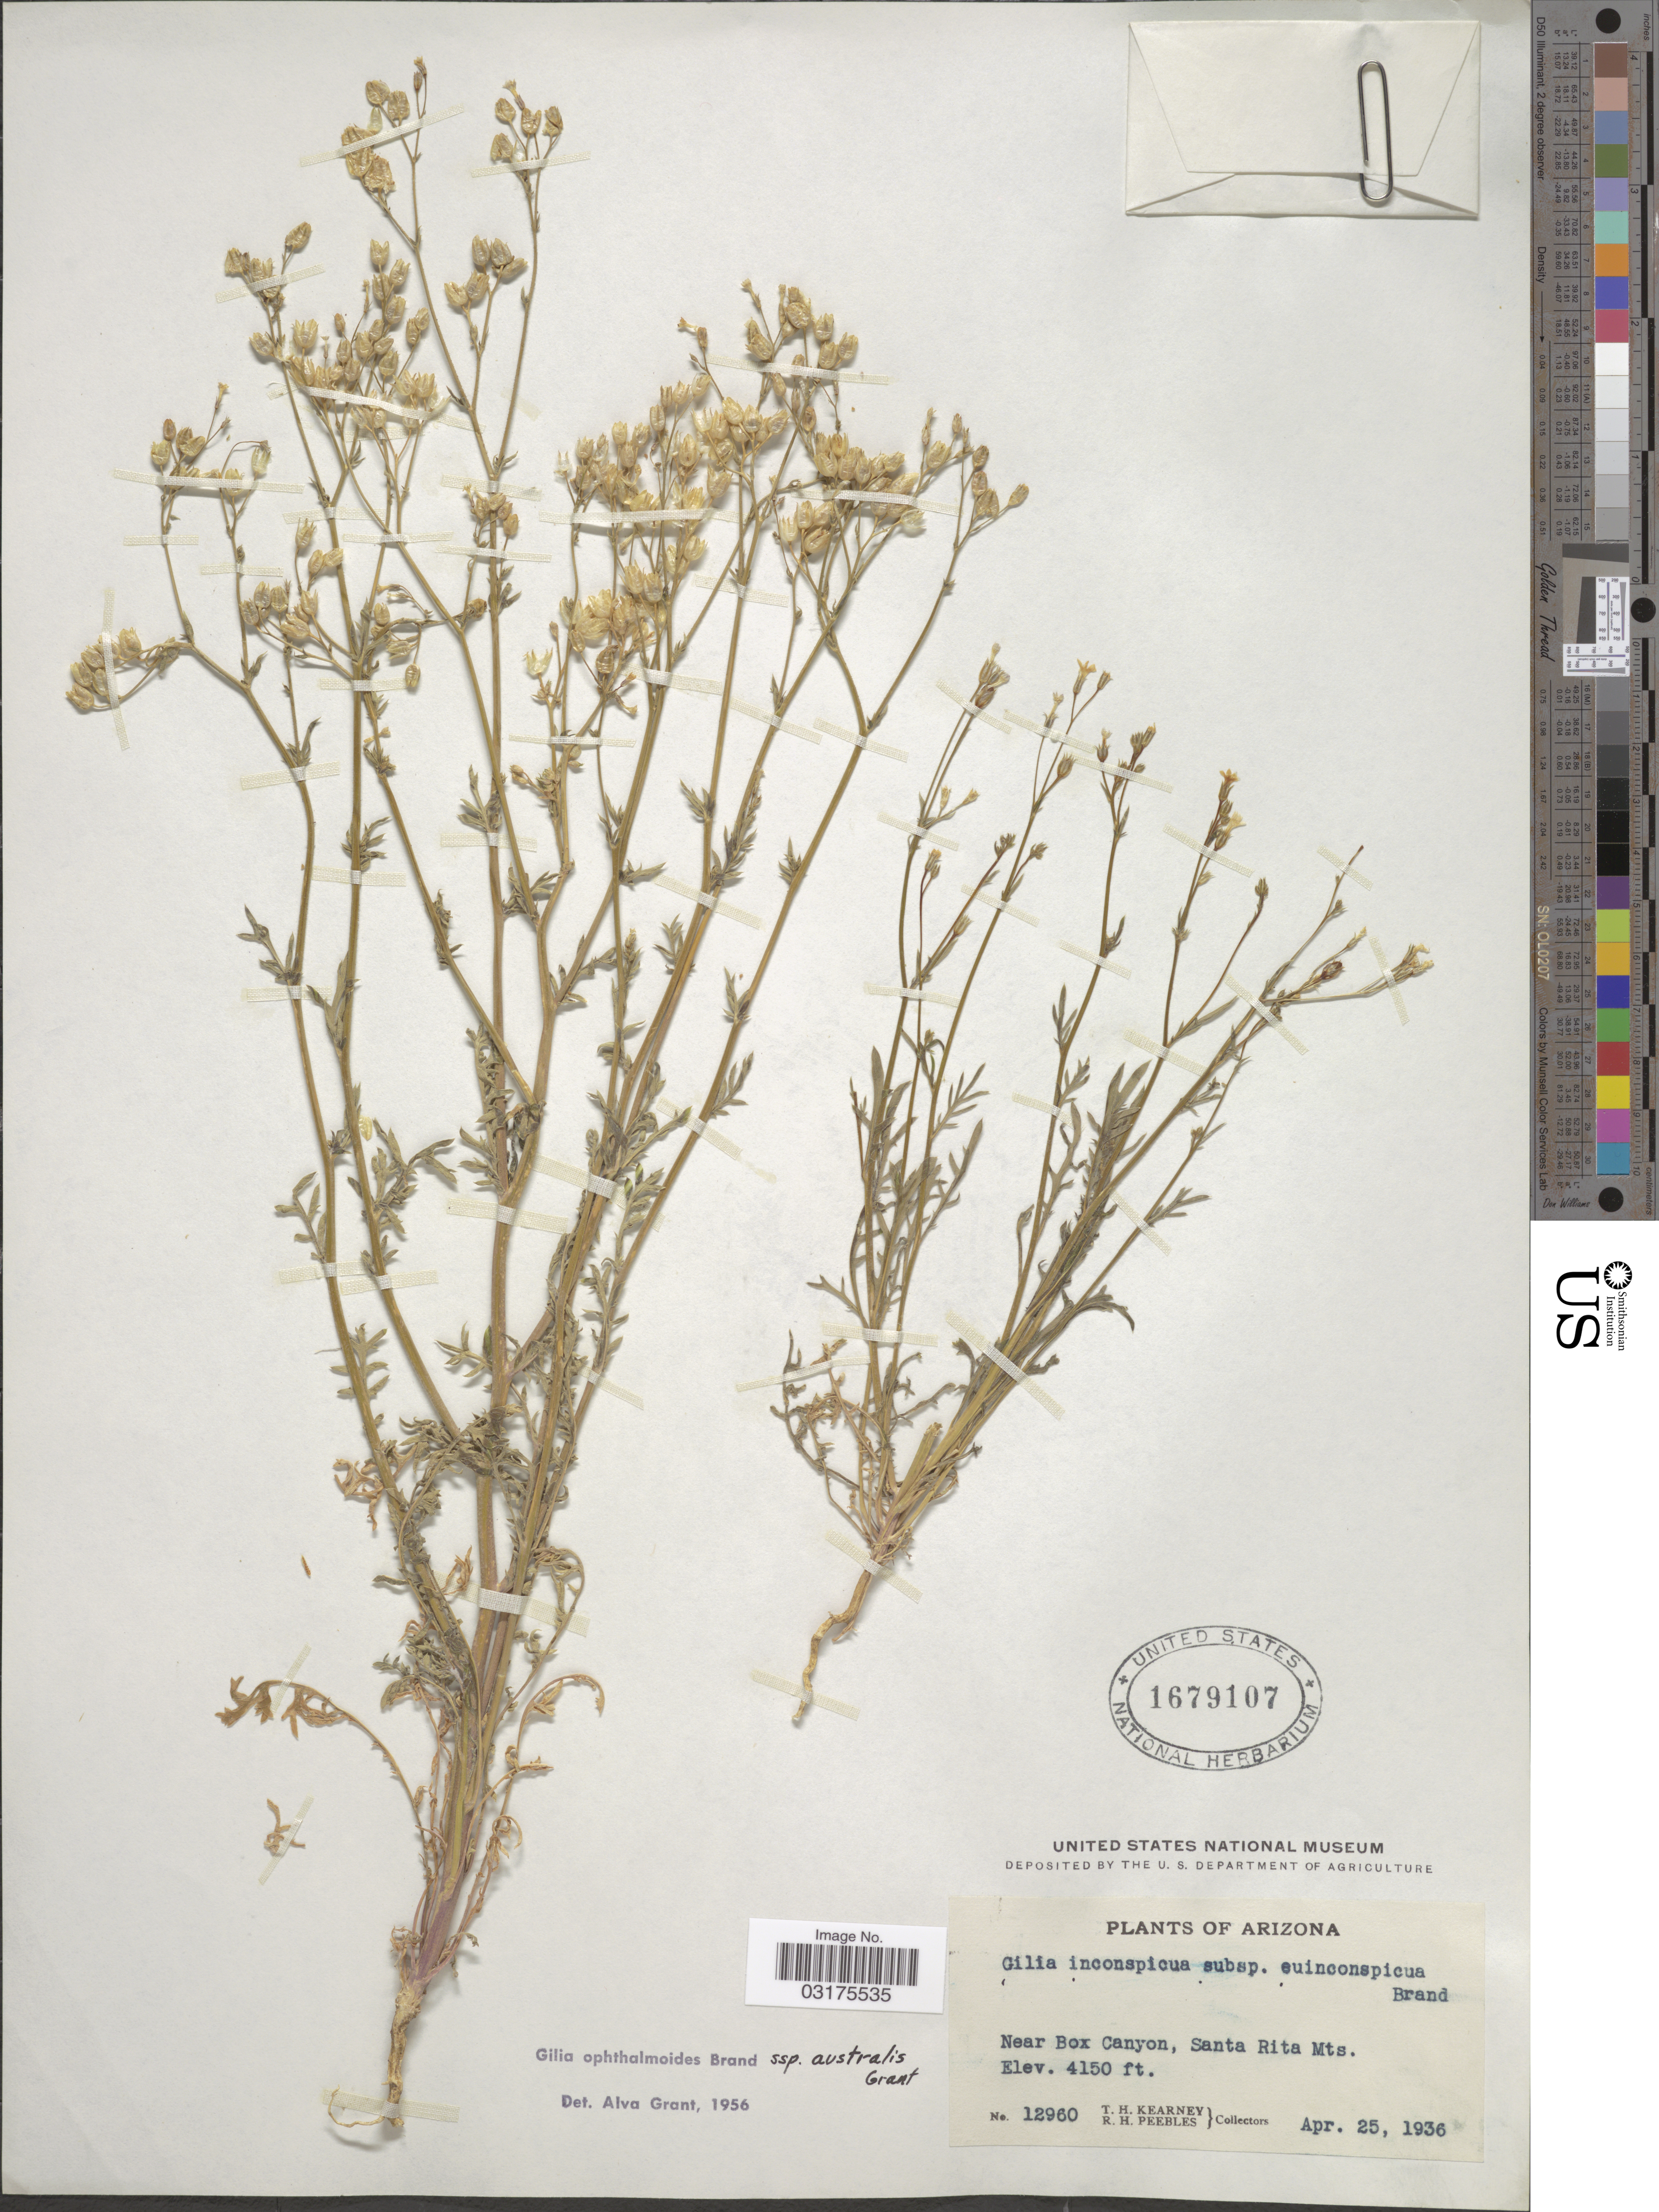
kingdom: Plantae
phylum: Tracheophyta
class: Magnoliopsida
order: Ericales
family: Polemoniaceae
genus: Gilia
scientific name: Gilia flavocincta subsp. australis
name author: A. Nelson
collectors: T. H. Kearney & R. H. Peebles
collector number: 12960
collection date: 1936-04-25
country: United States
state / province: Arizona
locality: Near Box Canyon, Santa Rita Mts.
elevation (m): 1265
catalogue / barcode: US 1679107